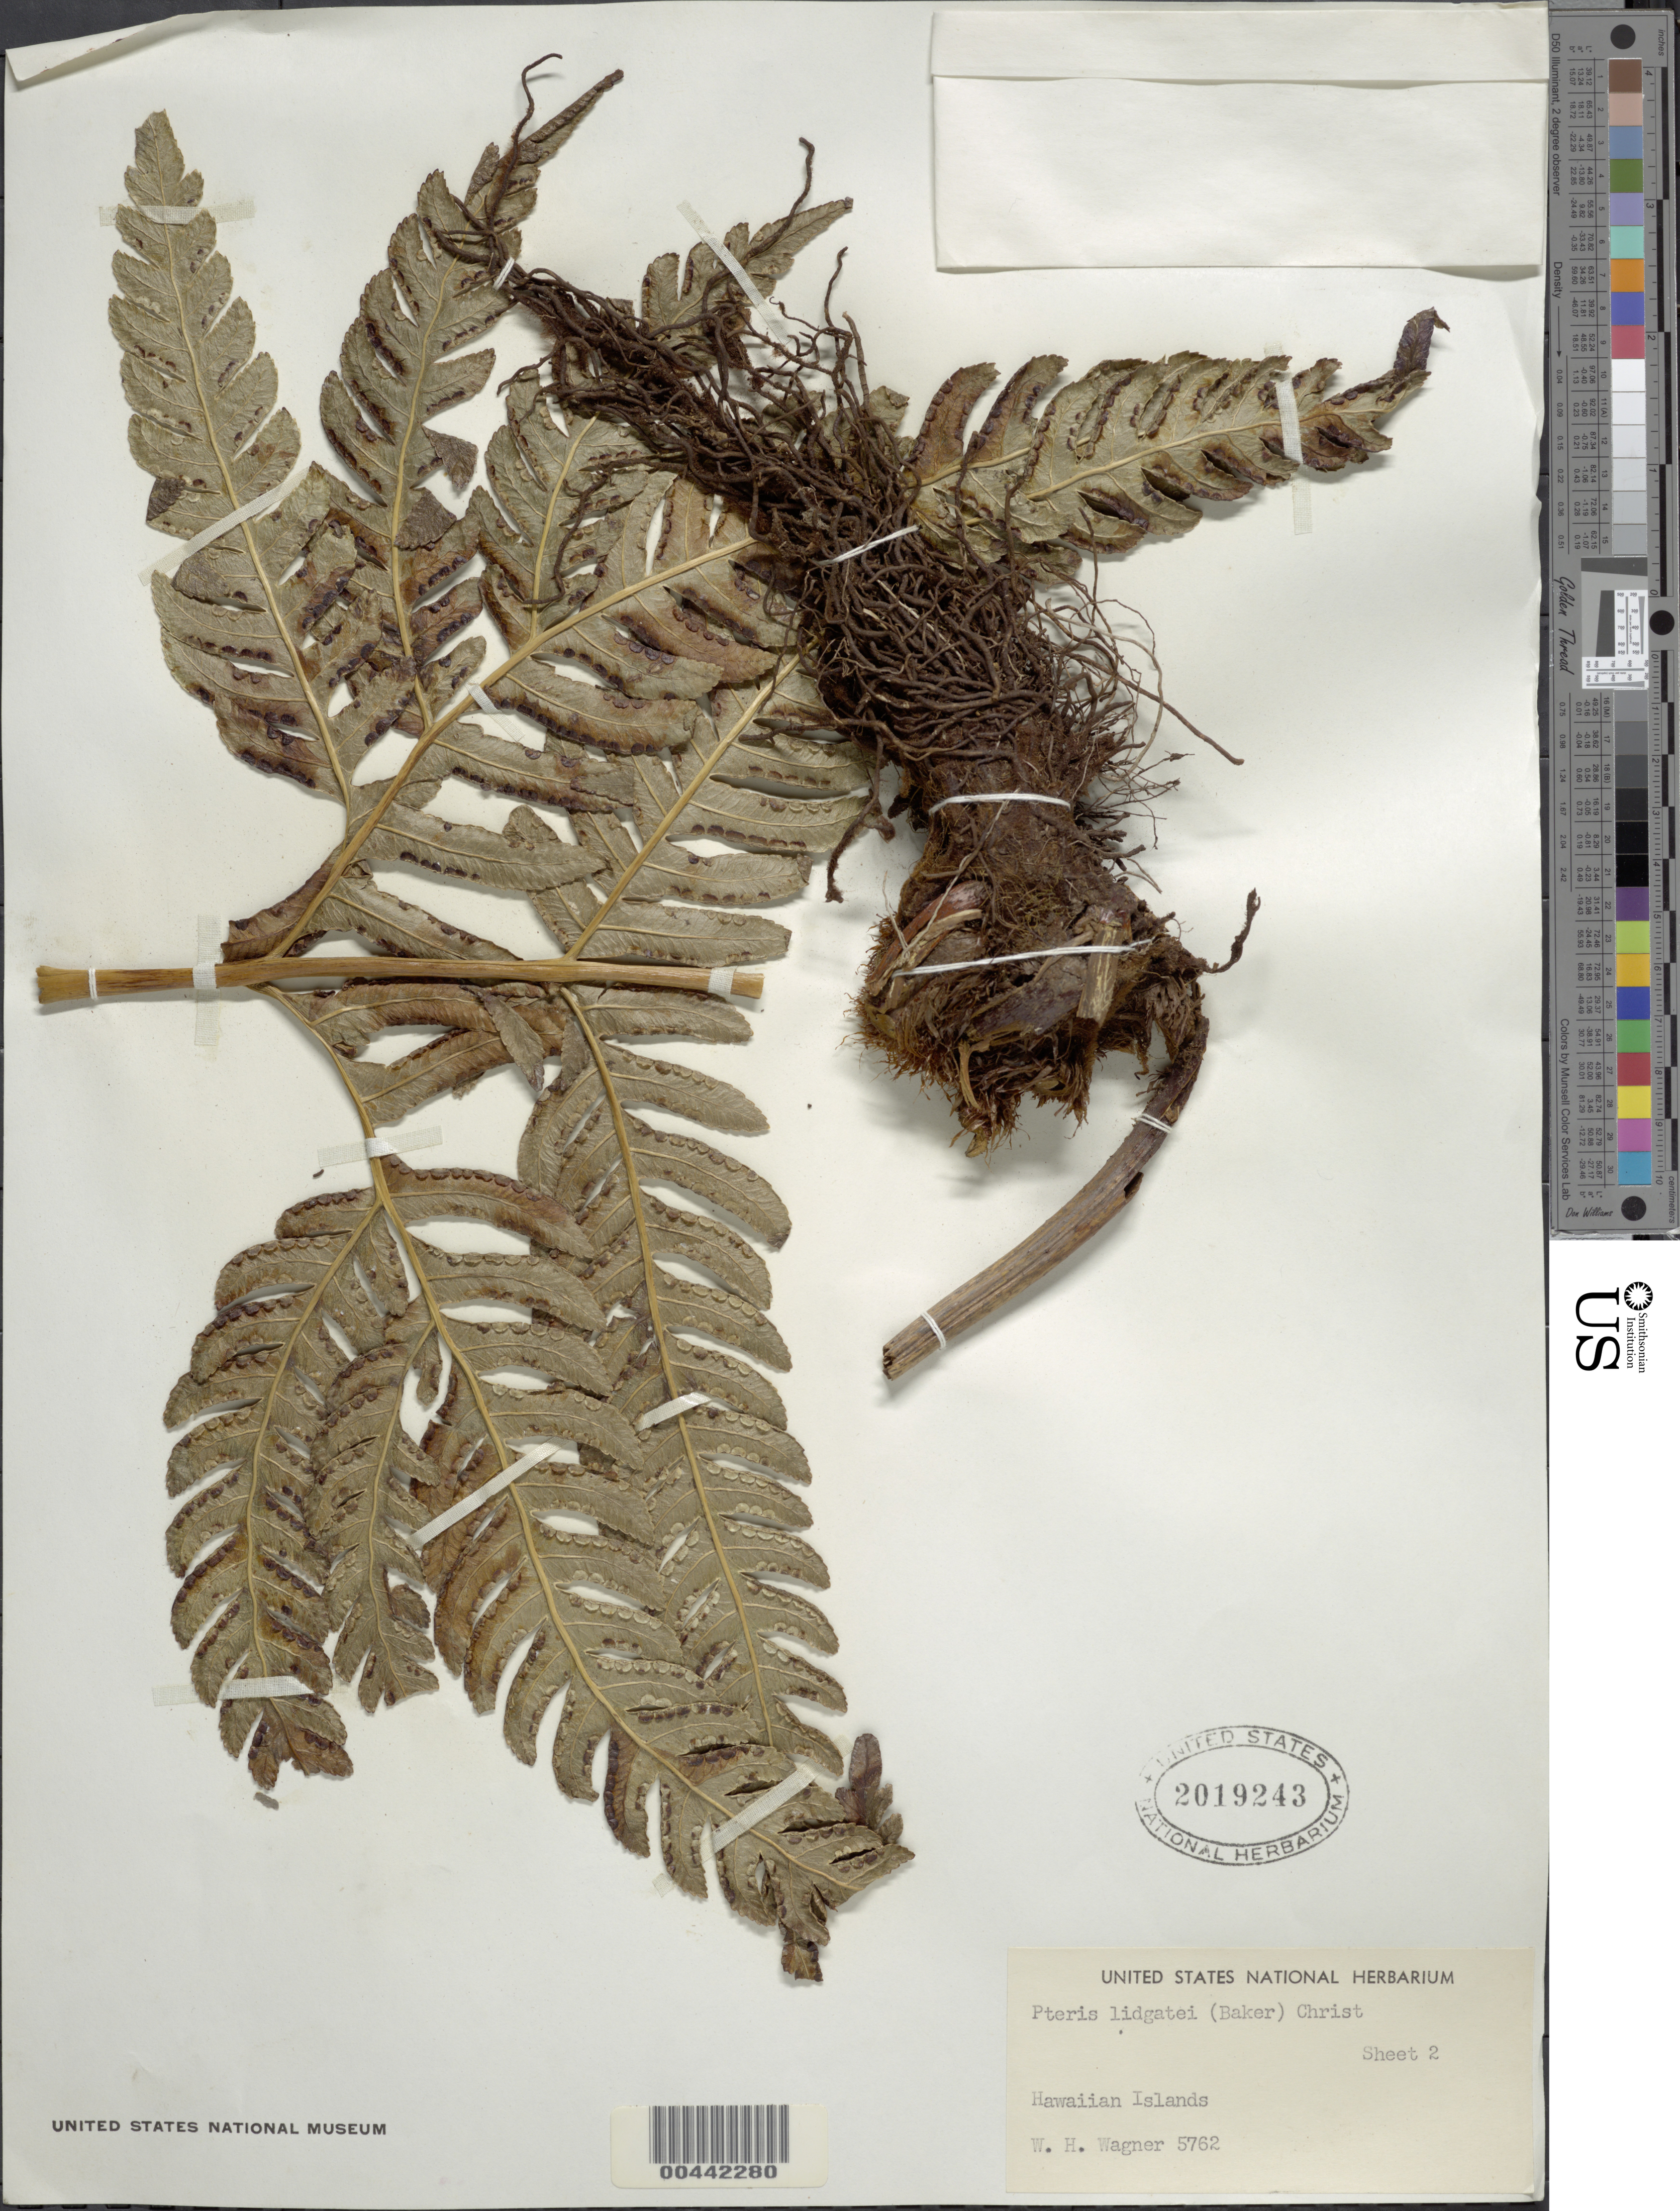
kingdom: Plantae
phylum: Tracheophyta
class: Polypodiopsida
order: Polypodiales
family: Pteridaceae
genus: Pteris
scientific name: Pteris lidgatei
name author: (Baker) Christ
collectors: W. H. Wagner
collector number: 5762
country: United States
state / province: Hawaii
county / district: Kauai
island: Kaua'i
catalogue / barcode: US 2019243